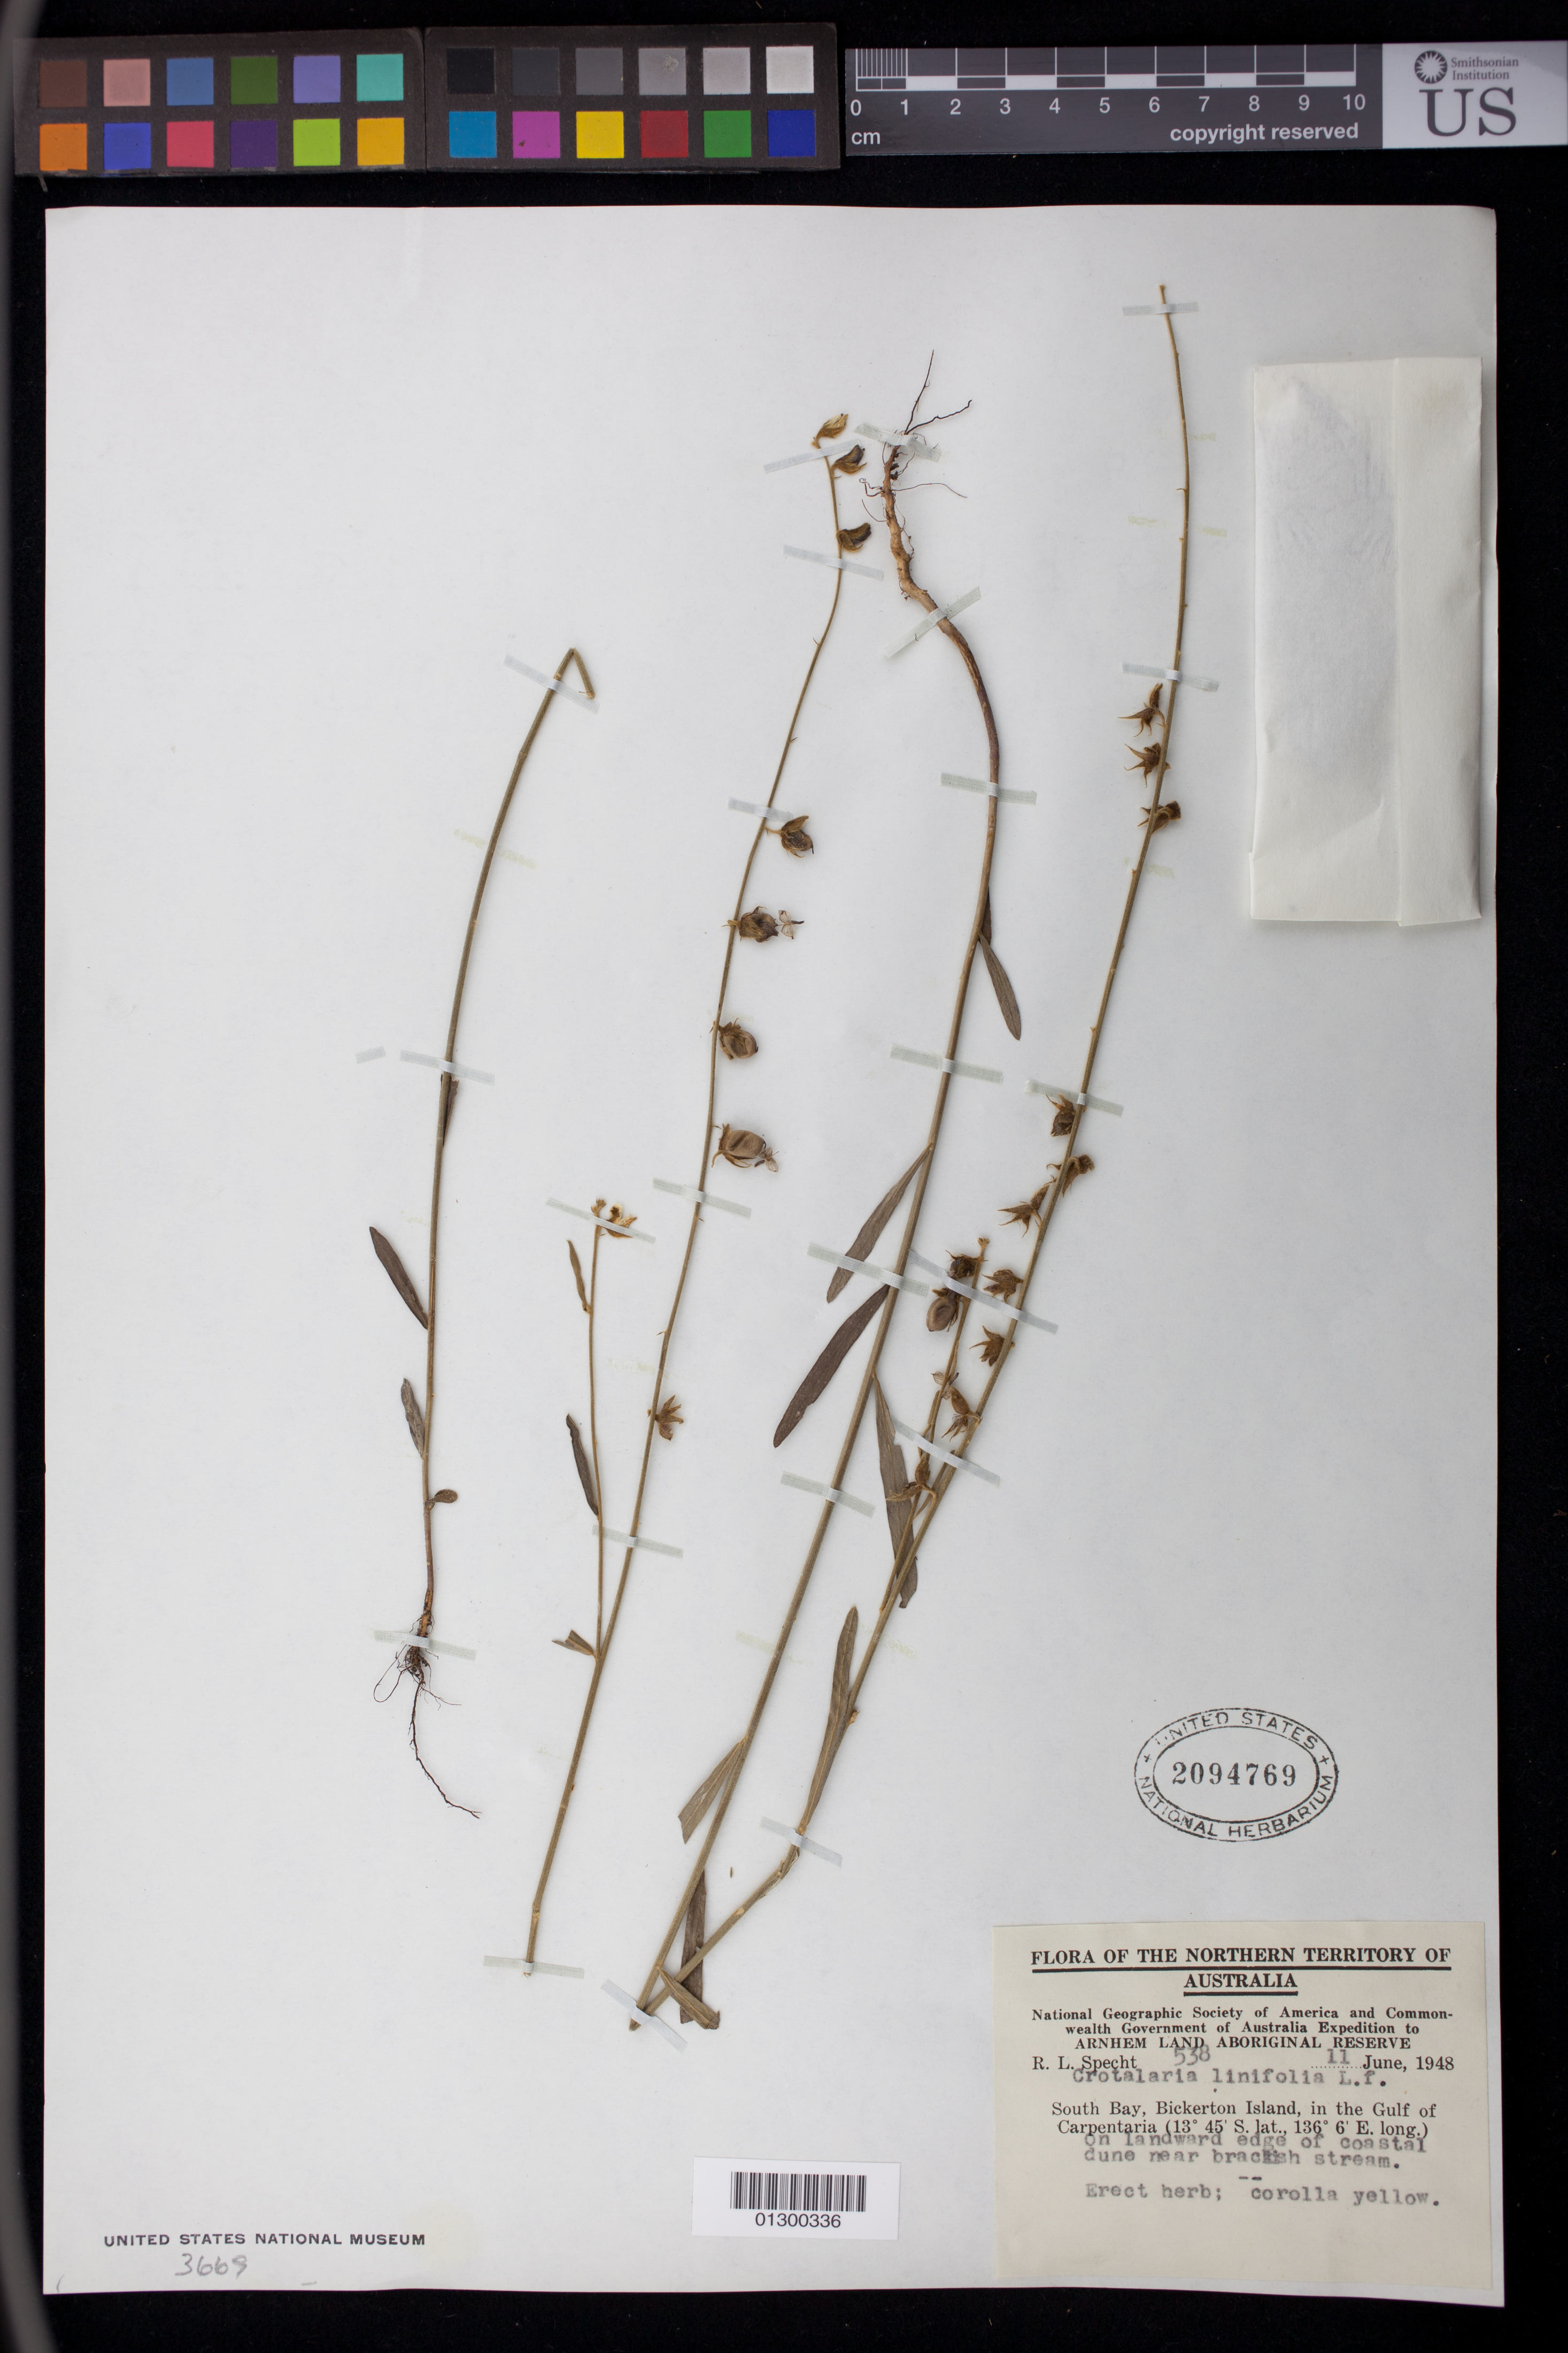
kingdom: Plantae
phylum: Tracheophyta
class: Magnoliopsida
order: Fabales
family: Fabaceae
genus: Crotalaria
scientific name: Crotalaria linifolia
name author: L. f.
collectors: R. L. Specht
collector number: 538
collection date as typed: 11 Jun 1948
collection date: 1948-06-11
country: Australia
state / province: Northern Territory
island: Bickerton Island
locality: Arnhem land aboriginal reserve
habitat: On landward edge of coastal dune near brackish stream.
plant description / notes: Erect herb; corolla yellow.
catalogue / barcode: US 2094769